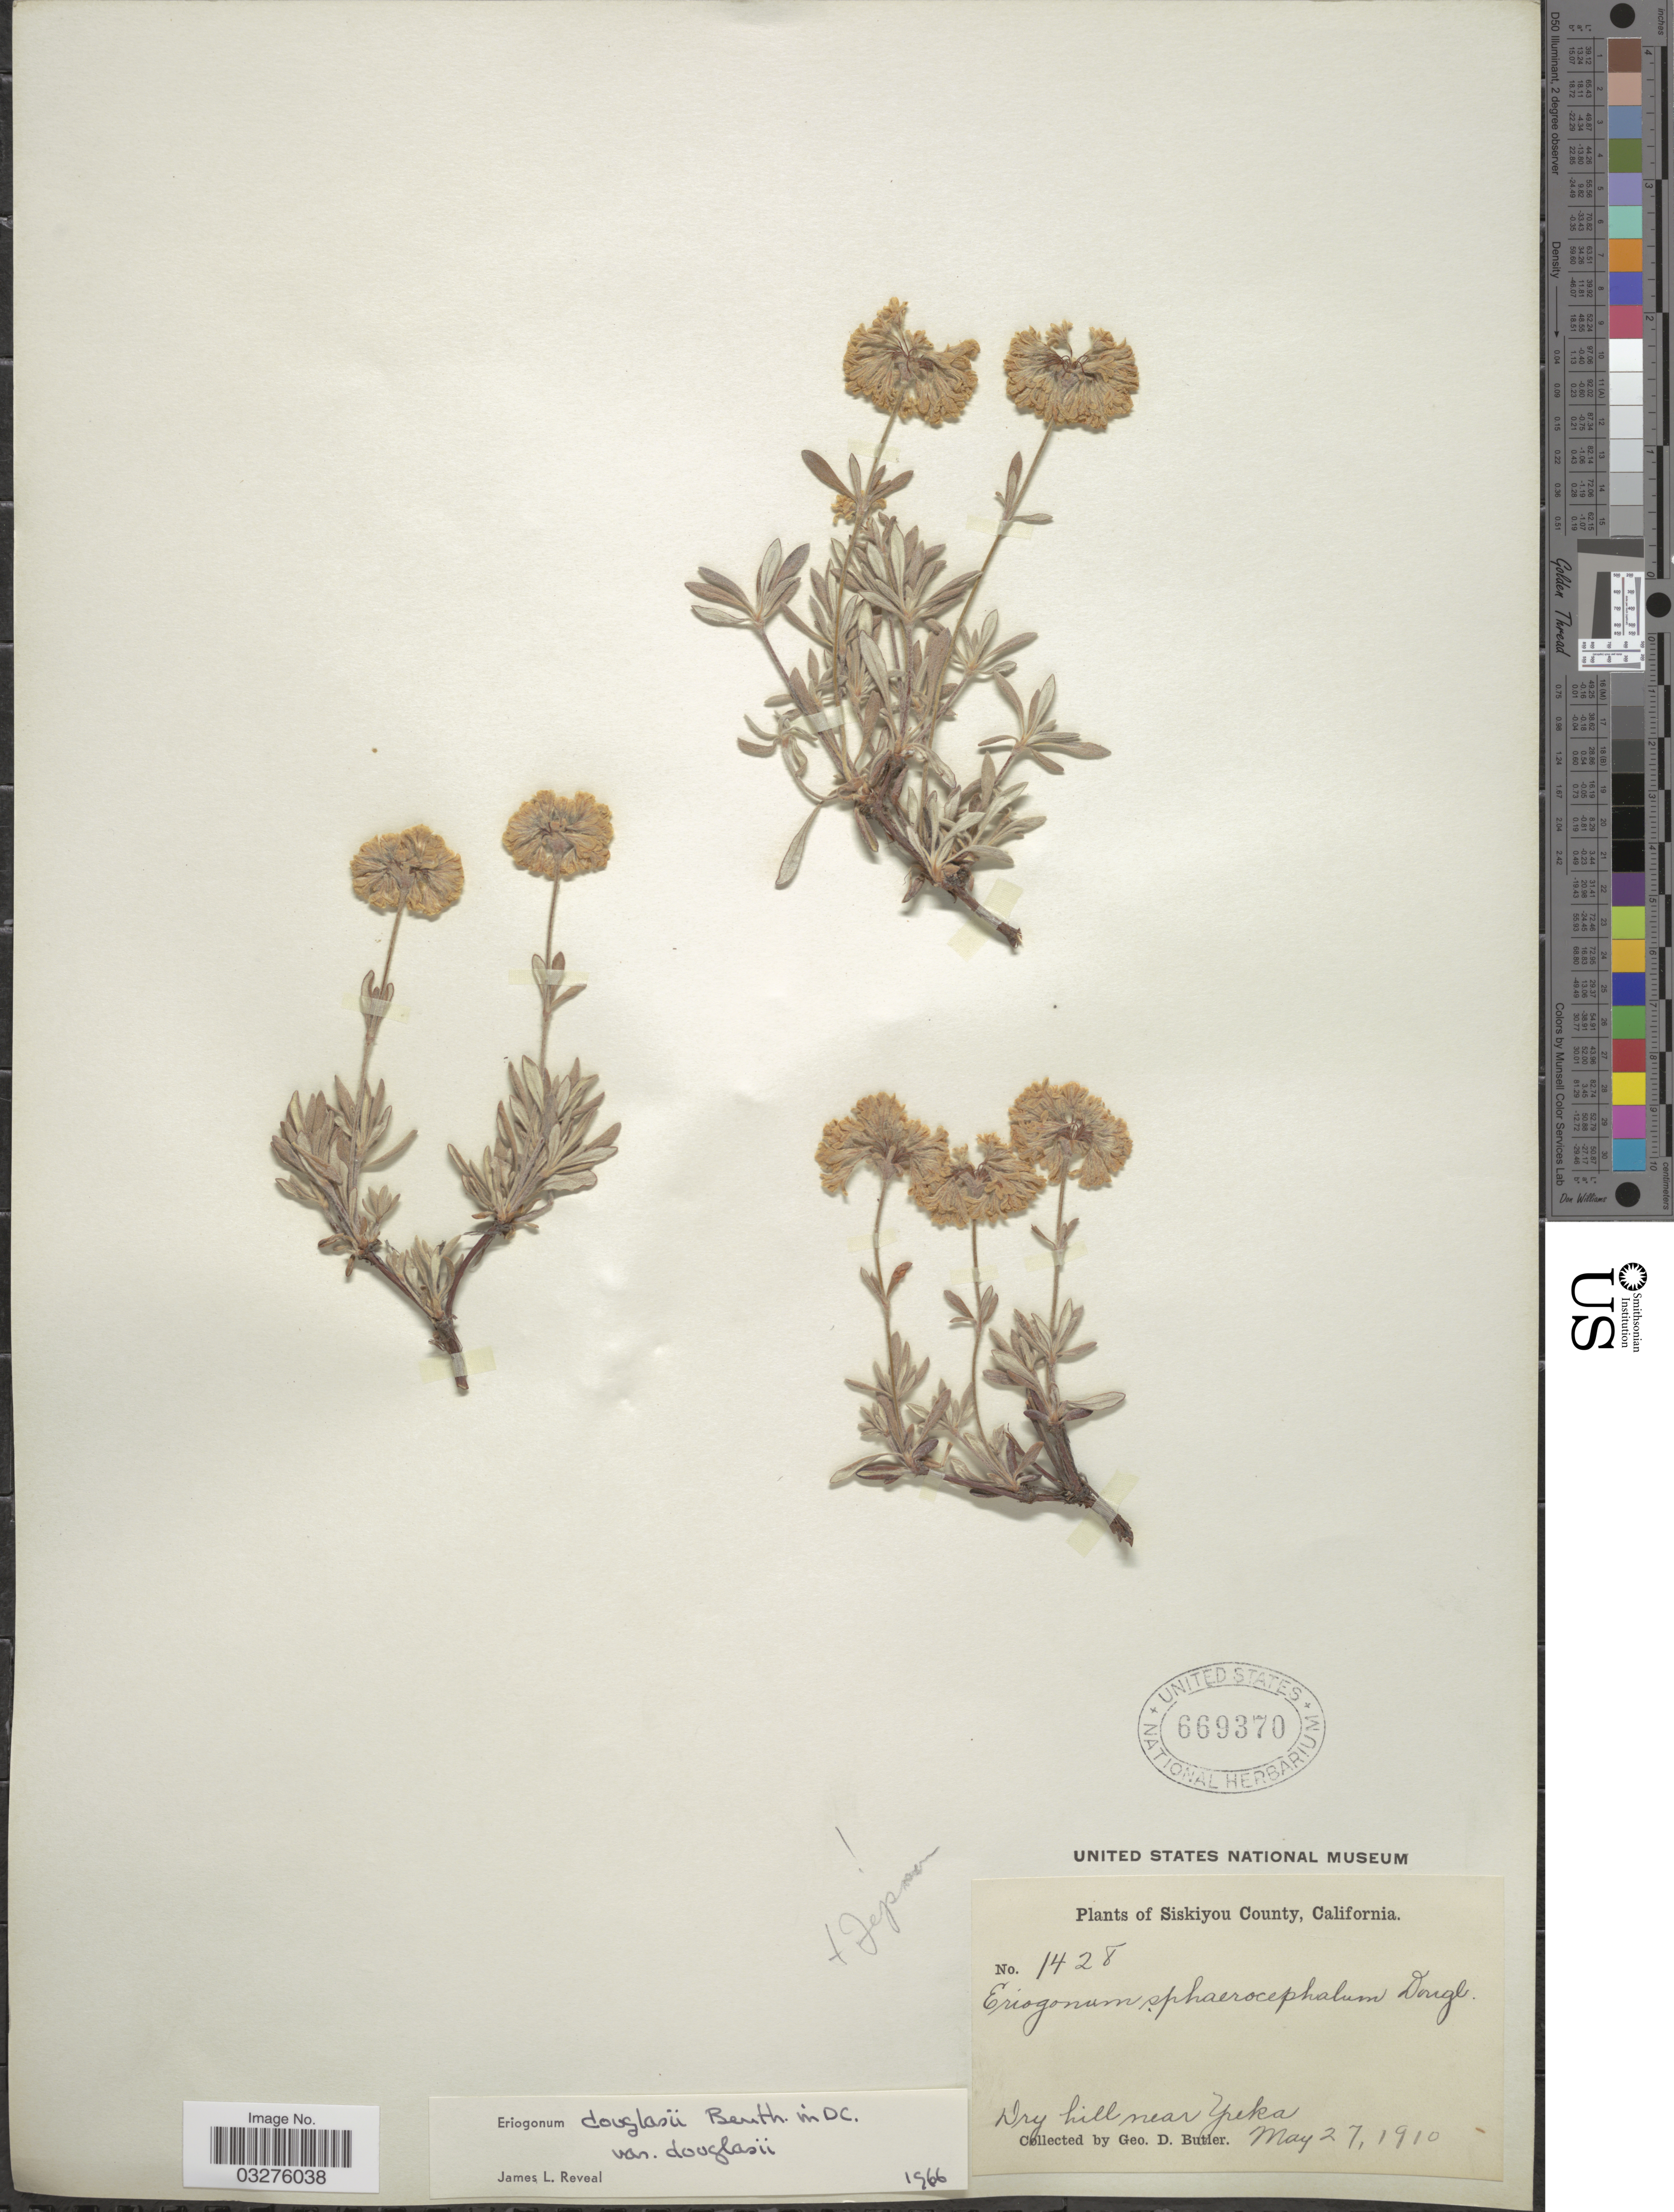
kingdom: Plantae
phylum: Tracheophyta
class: Magnoliopsida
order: Caryophyllales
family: Polygonaceae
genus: Eriogonum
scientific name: Eriogonum douglasii var. douglasii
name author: Benth.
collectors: G. D. Butler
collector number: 1428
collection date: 1910-05-27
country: United States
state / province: California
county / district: Siskiyou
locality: Siskiyou County. Near Yreka.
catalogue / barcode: US 669370